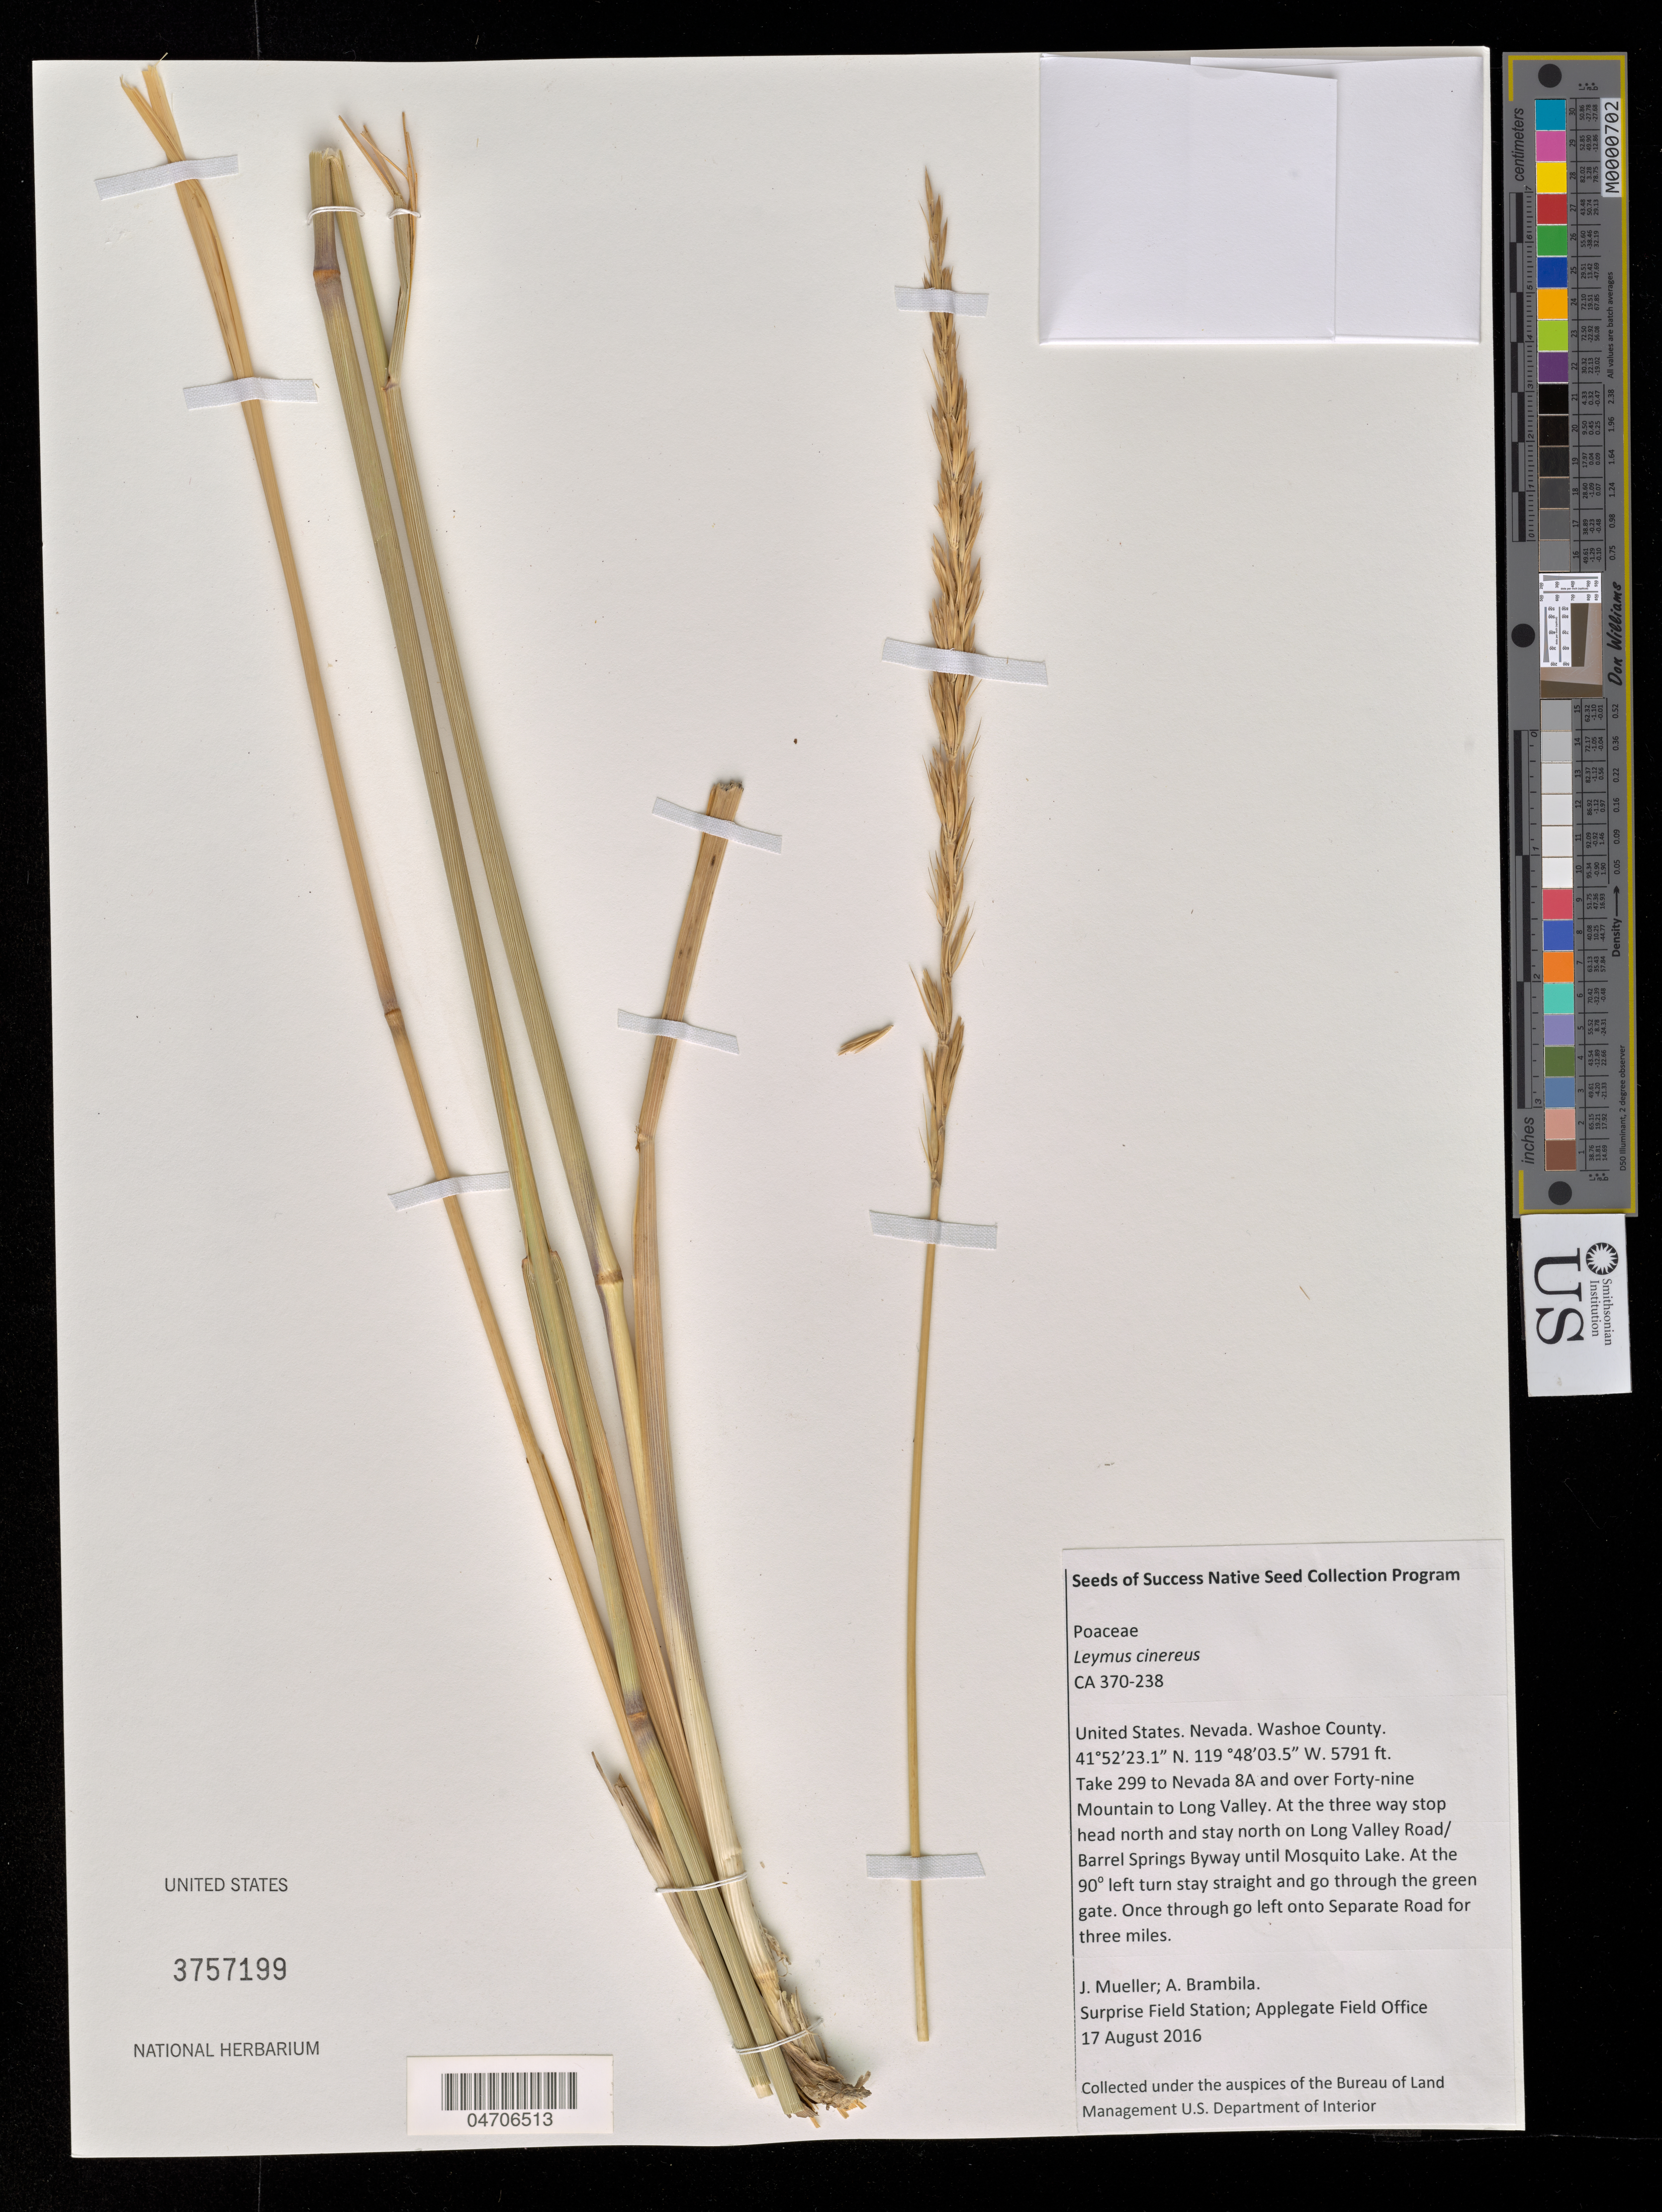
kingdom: Plantae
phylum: Tracheophyta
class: Liliopsida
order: Poales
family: Poaceae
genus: Leymus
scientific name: Leymus cinereus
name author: (Scribn. & Merr.) Á. Löve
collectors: J. Mueller & A. Brambila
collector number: CA370-238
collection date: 2016-08-17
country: United States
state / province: Nevada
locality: Washoe County. Take 299 to Nevada 8A and over Forty-nine Mountain to Long Valley. At the three way stop head north and stay north on Long Valley Road/Barrel Springs Byway until Mosquito Lake. At the 90° left turn stay straight and go through the green gate. Once through go left onto Separate Road for three miles.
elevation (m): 1765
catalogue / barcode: US 3757199